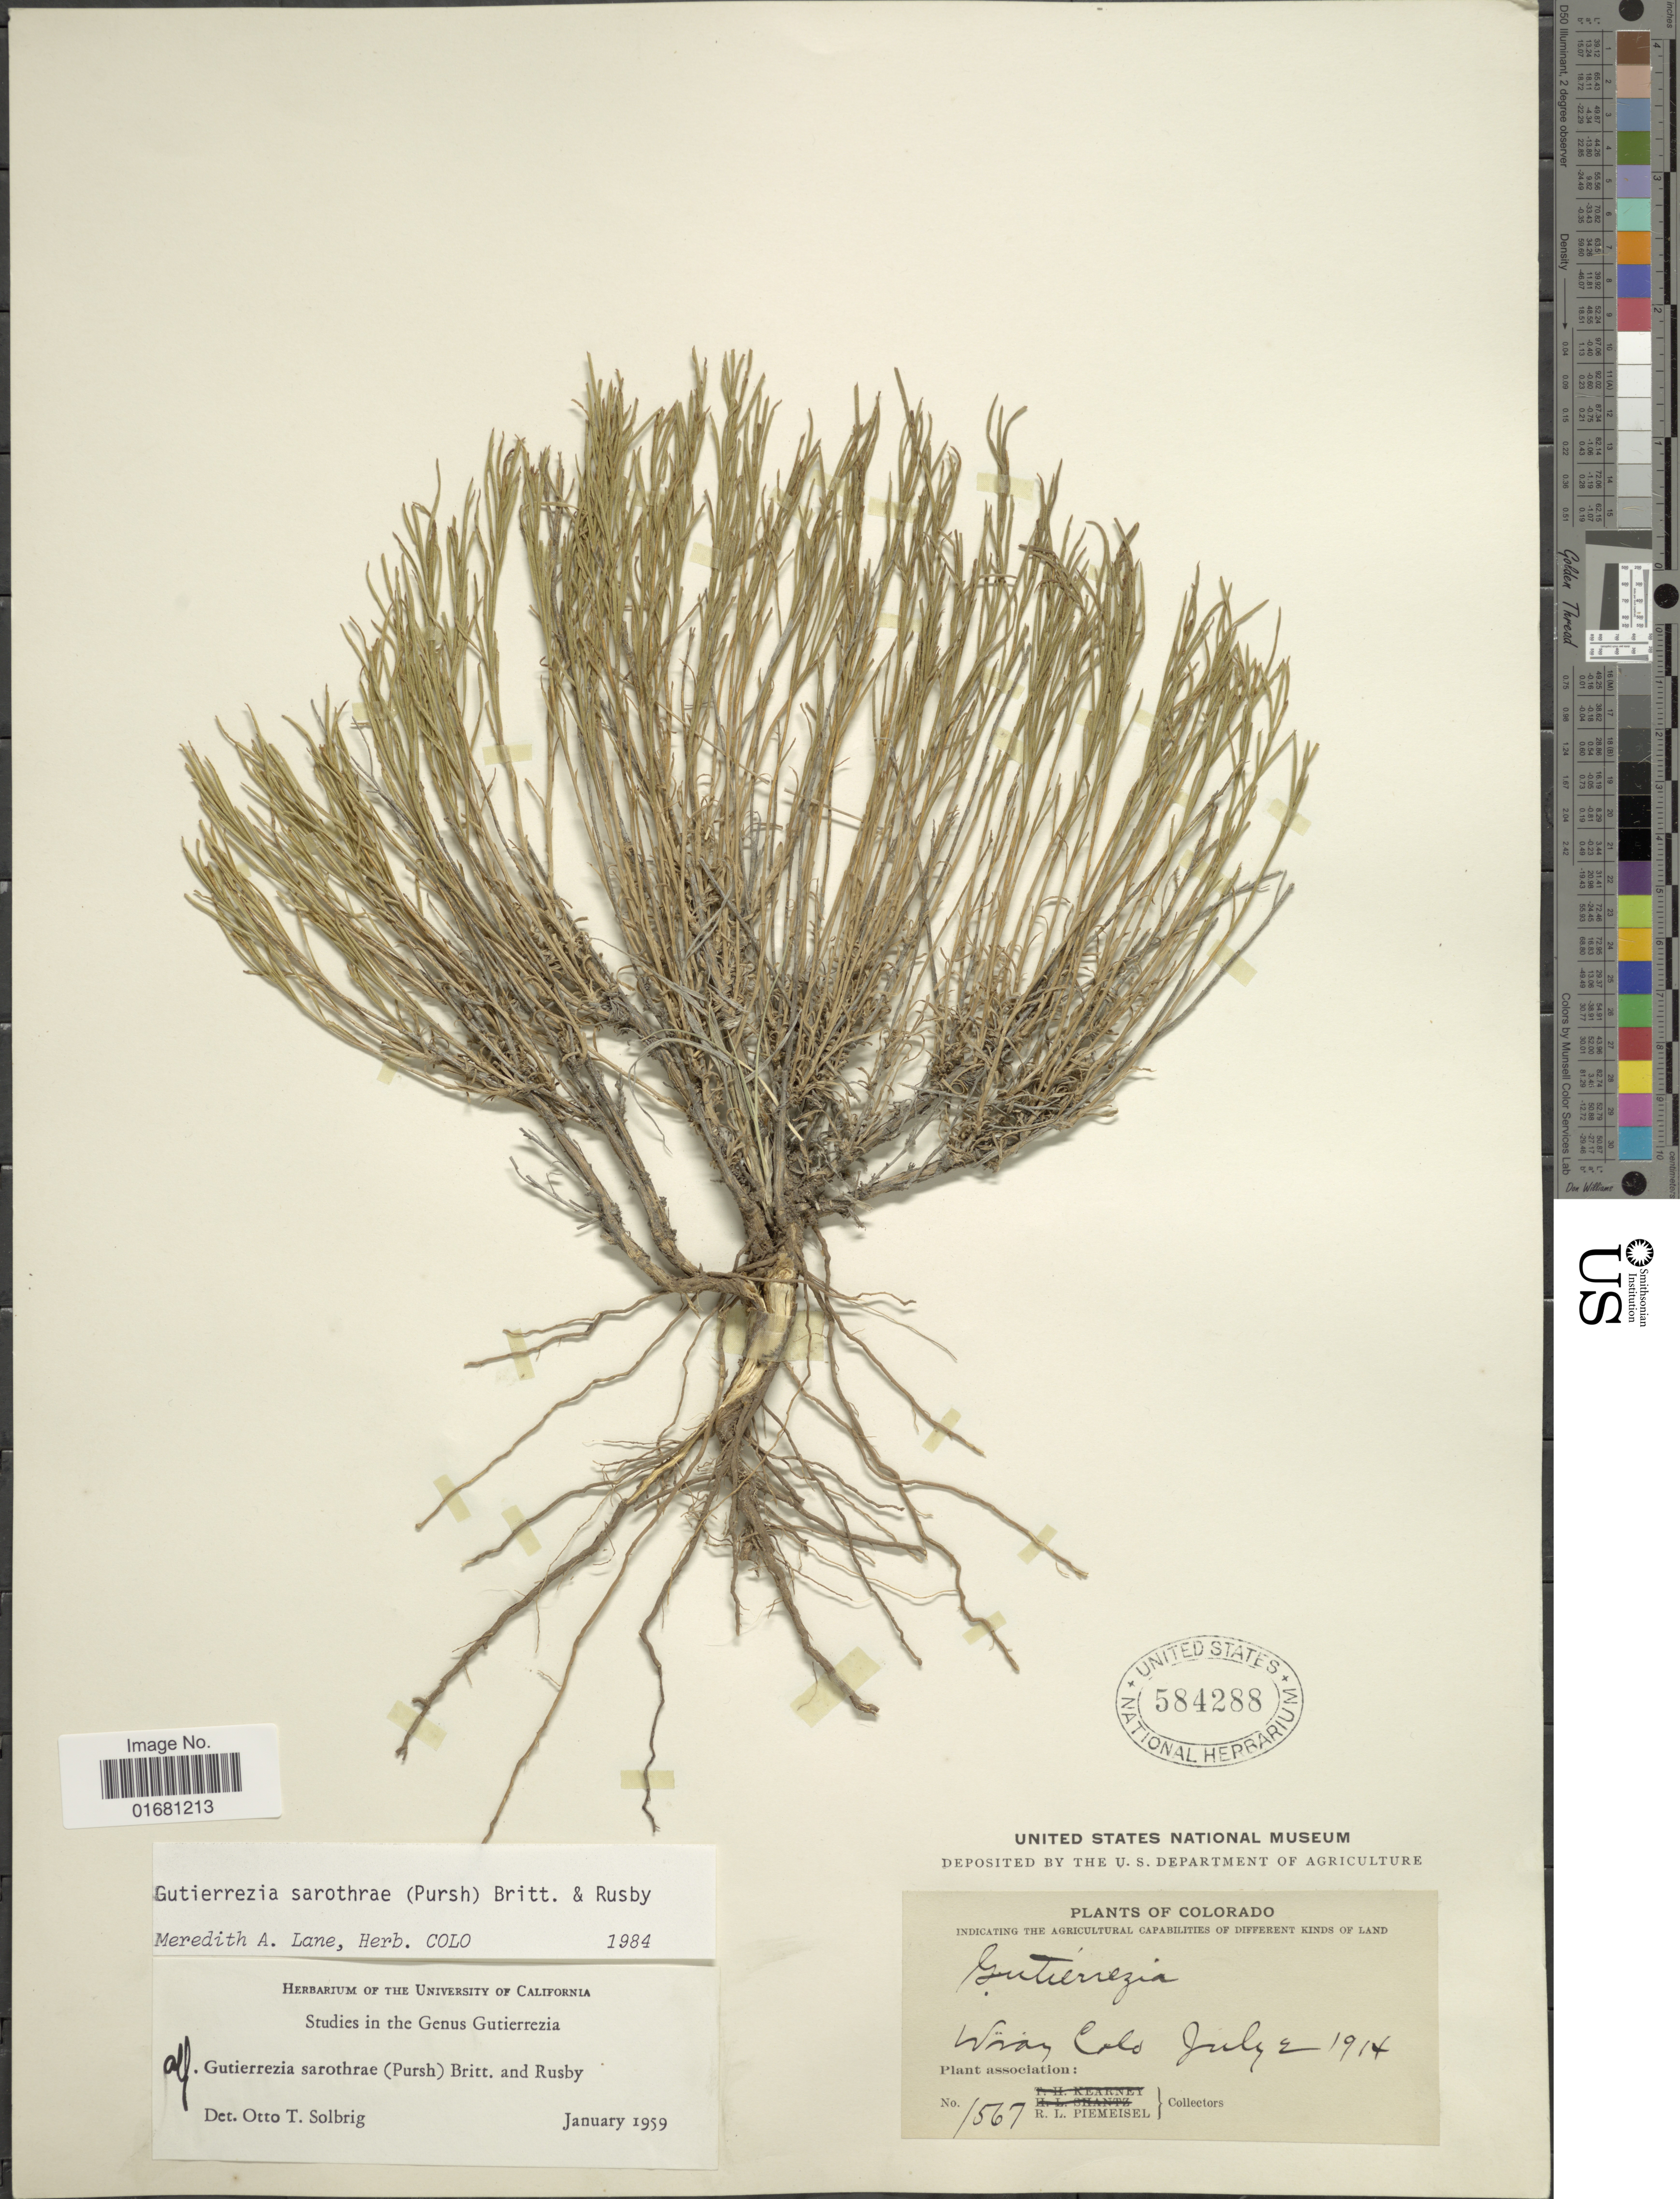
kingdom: Plantae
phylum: Tracheophyta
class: Magnoliopsida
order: Asterales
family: Asteraceae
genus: Gutierrezia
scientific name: Gutierrezia sarothrae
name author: (Pursh) Britton & Rusby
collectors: R. L. Piemeisel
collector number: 1567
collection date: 1914-07-02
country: United States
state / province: Colorado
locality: Wray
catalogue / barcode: US 584288